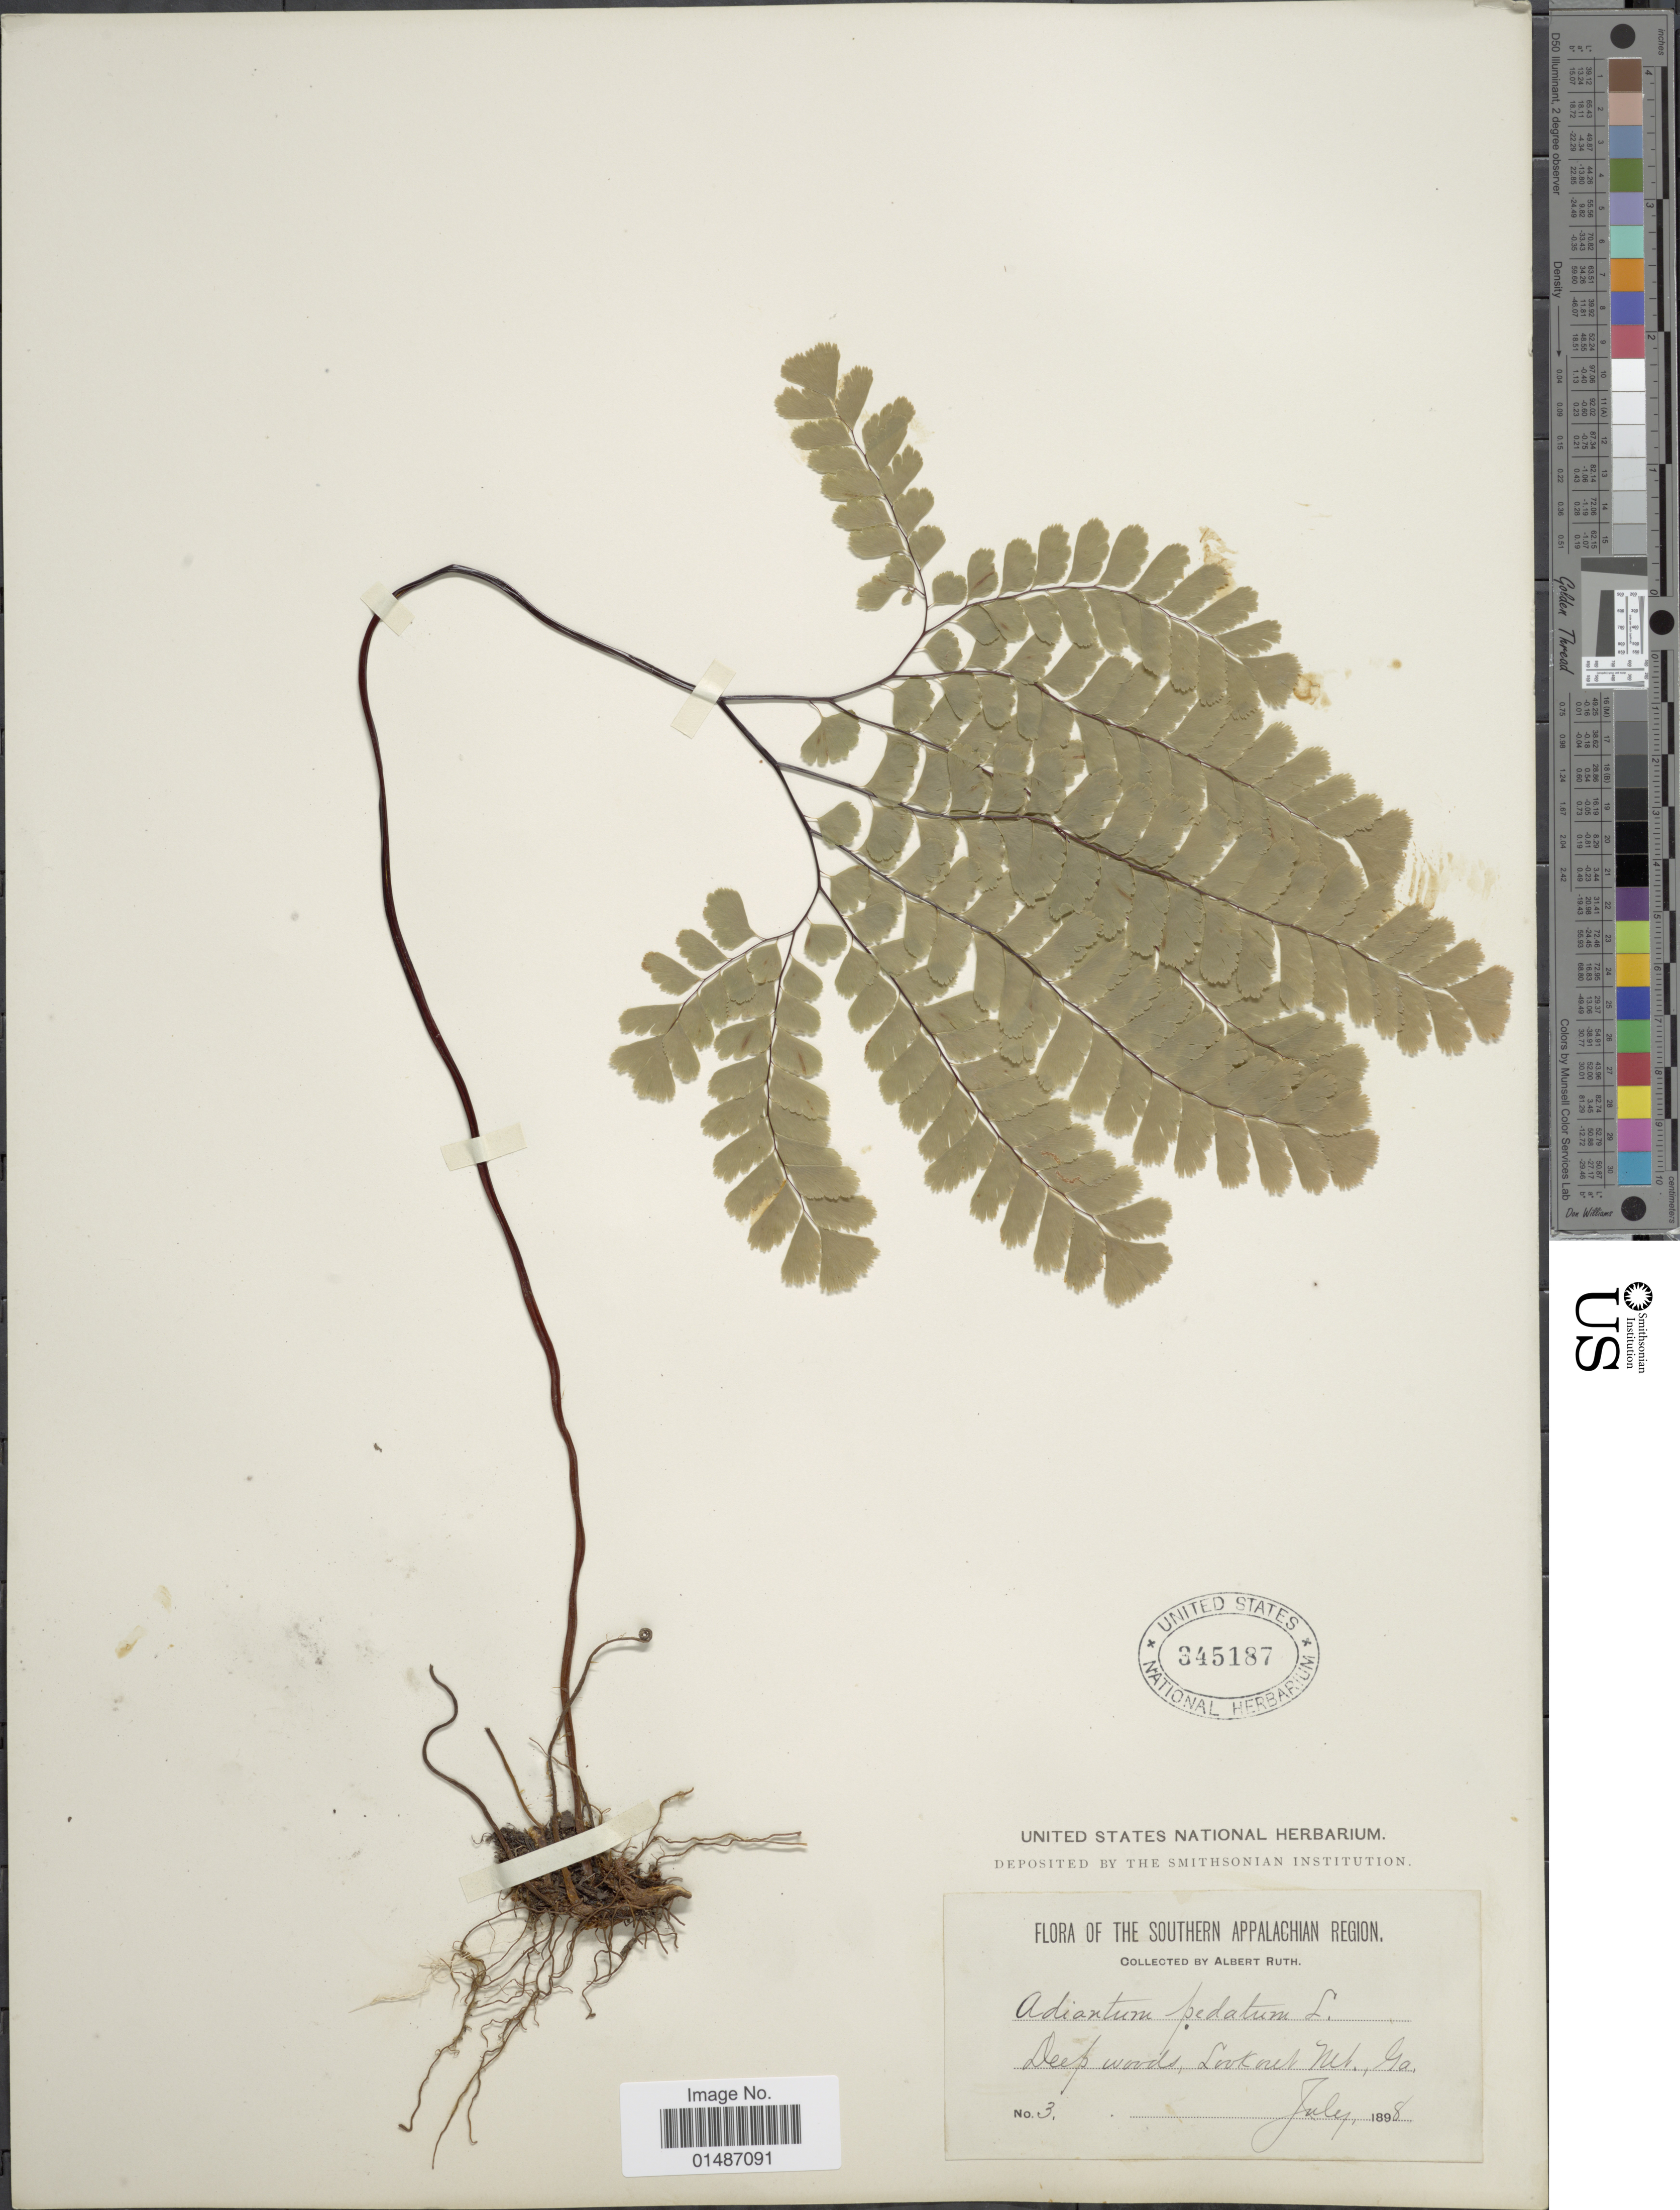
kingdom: Plantae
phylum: Tracheophyta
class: Polypodiopsida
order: Polypodiales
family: Pteridaceae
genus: Adiantum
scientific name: Adiantum pedatum var. pedatum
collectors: A. Ruth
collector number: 3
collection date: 1898-07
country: United States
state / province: Georgia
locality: Southern Appalachian Region. Deep woods, Lookout Mt.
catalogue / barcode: US 345187